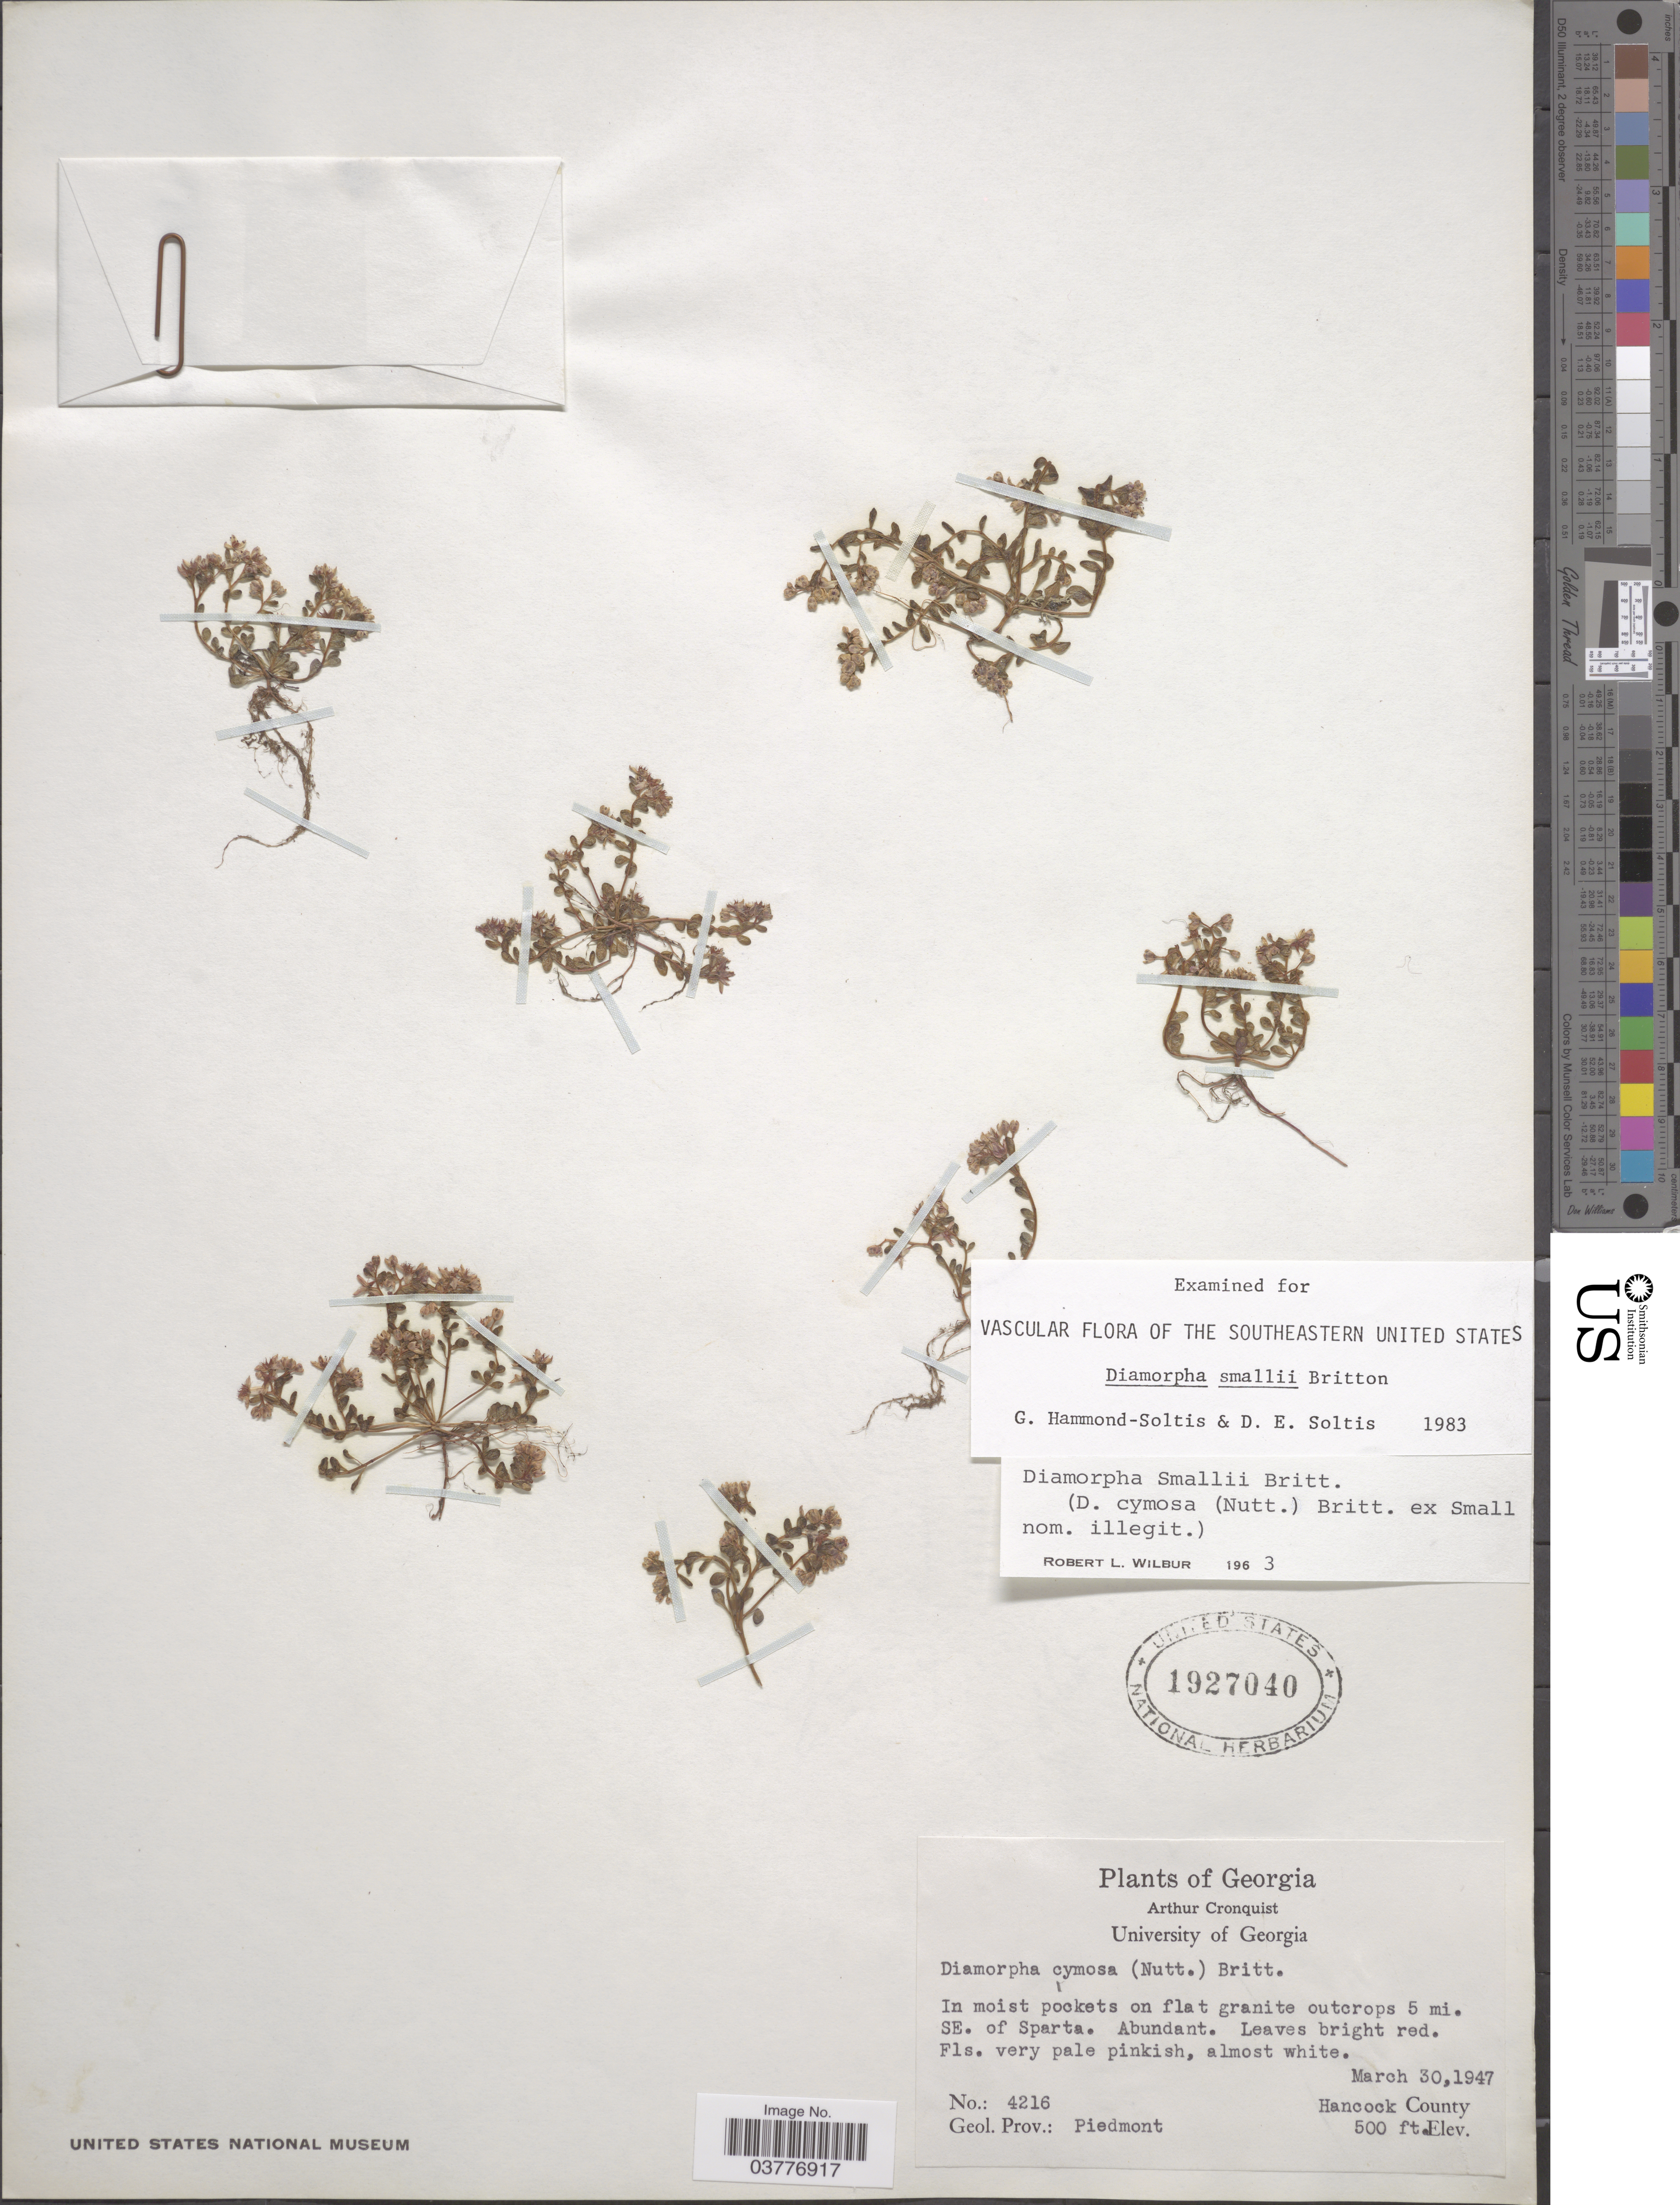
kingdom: Plantae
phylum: Tracheophyta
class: Magnoliopsida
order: Saxifragales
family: Crassulaceae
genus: Sedum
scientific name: Sedum smallii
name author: (Britton) H.E. Ahles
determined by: Strong, Mark T., (BOT), Smithsonian Institution - National Museum of Natural History (UNITED STATES)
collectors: A. J. Cronquist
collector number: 4216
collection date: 1947-03-30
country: United States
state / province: Georgia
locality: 5 mi. SE. of Sparta. Hancock County. Geol. Prov.: Piedmont.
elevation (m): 152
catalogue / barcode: US 1927040